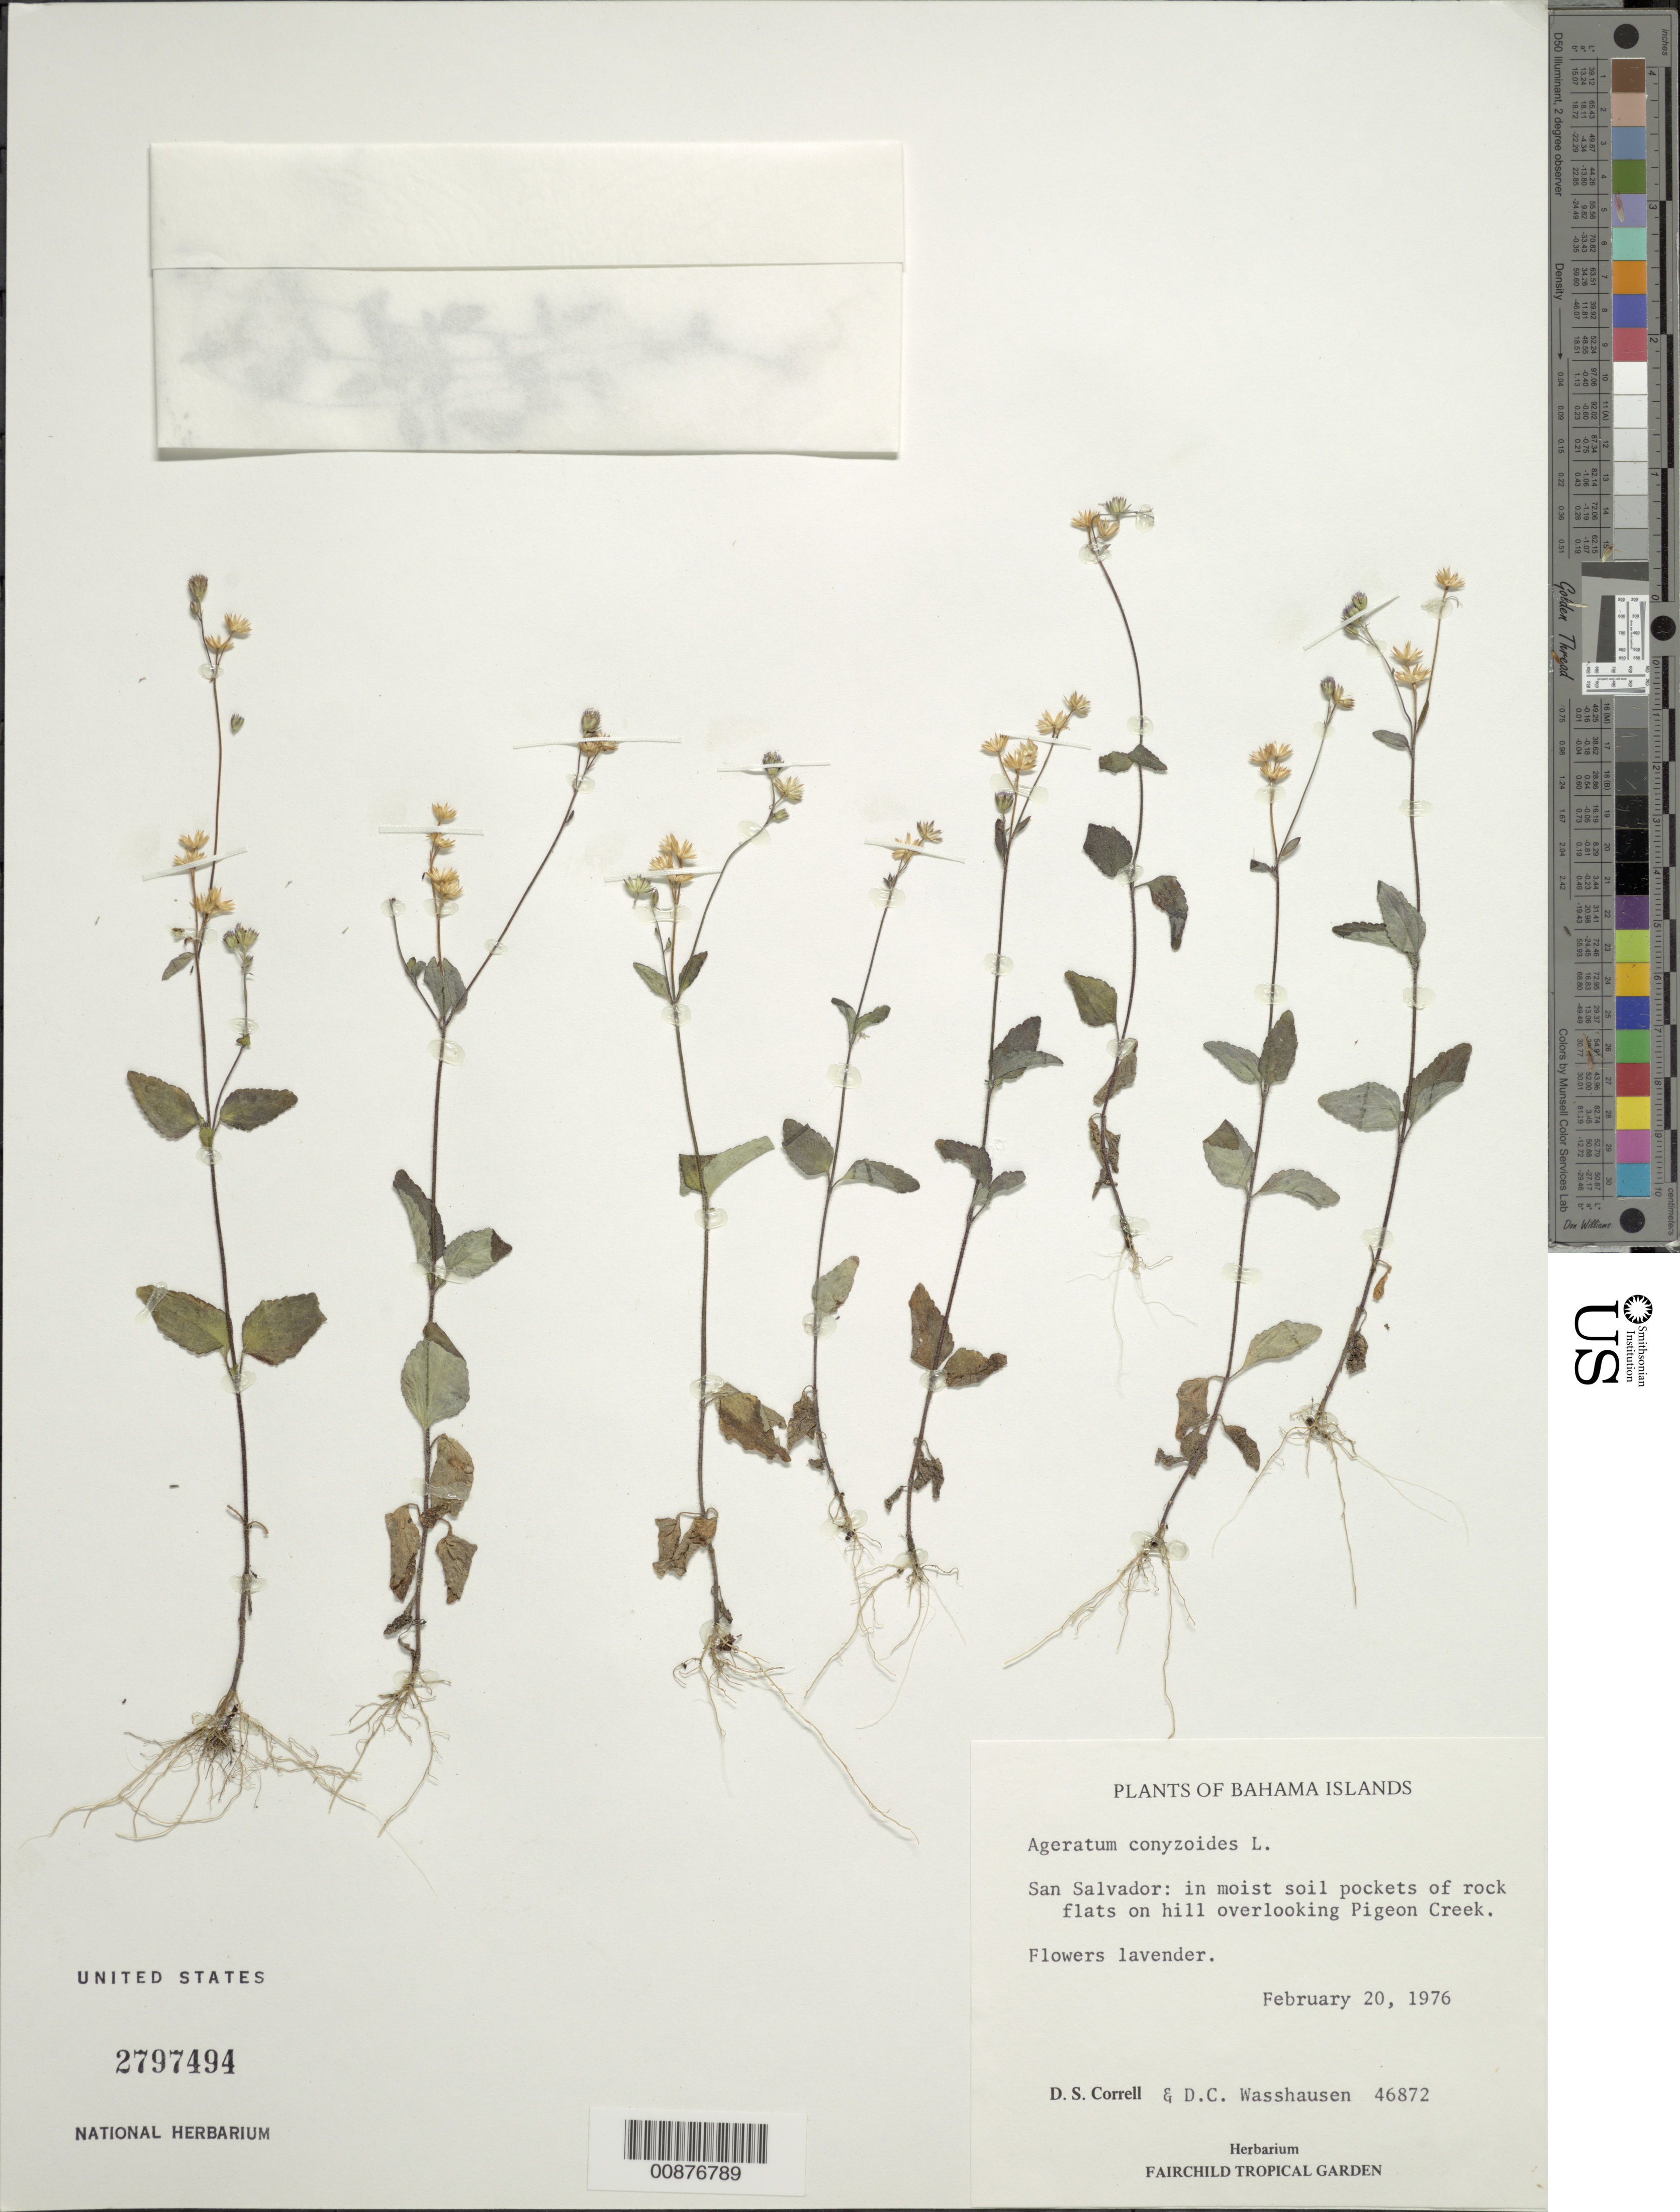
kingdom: Plantae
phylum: Tracheophyta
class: Magnoliopsida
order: Asterales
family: Asteraceae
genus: Ageratum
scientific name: Ageratum conyzoides subsp. latifolium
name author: (Cav.) M.F. Johnson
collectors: D. S. Correll & D. C. Wasshausen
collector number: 46872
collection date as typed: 20 Feb 1976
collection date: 1976-02-20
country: Bahamas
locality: San Salvador. On hill overlooking Pigeon Creek.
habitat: In moist soil pockets of rock flats, on hill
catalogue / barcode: US 2797494